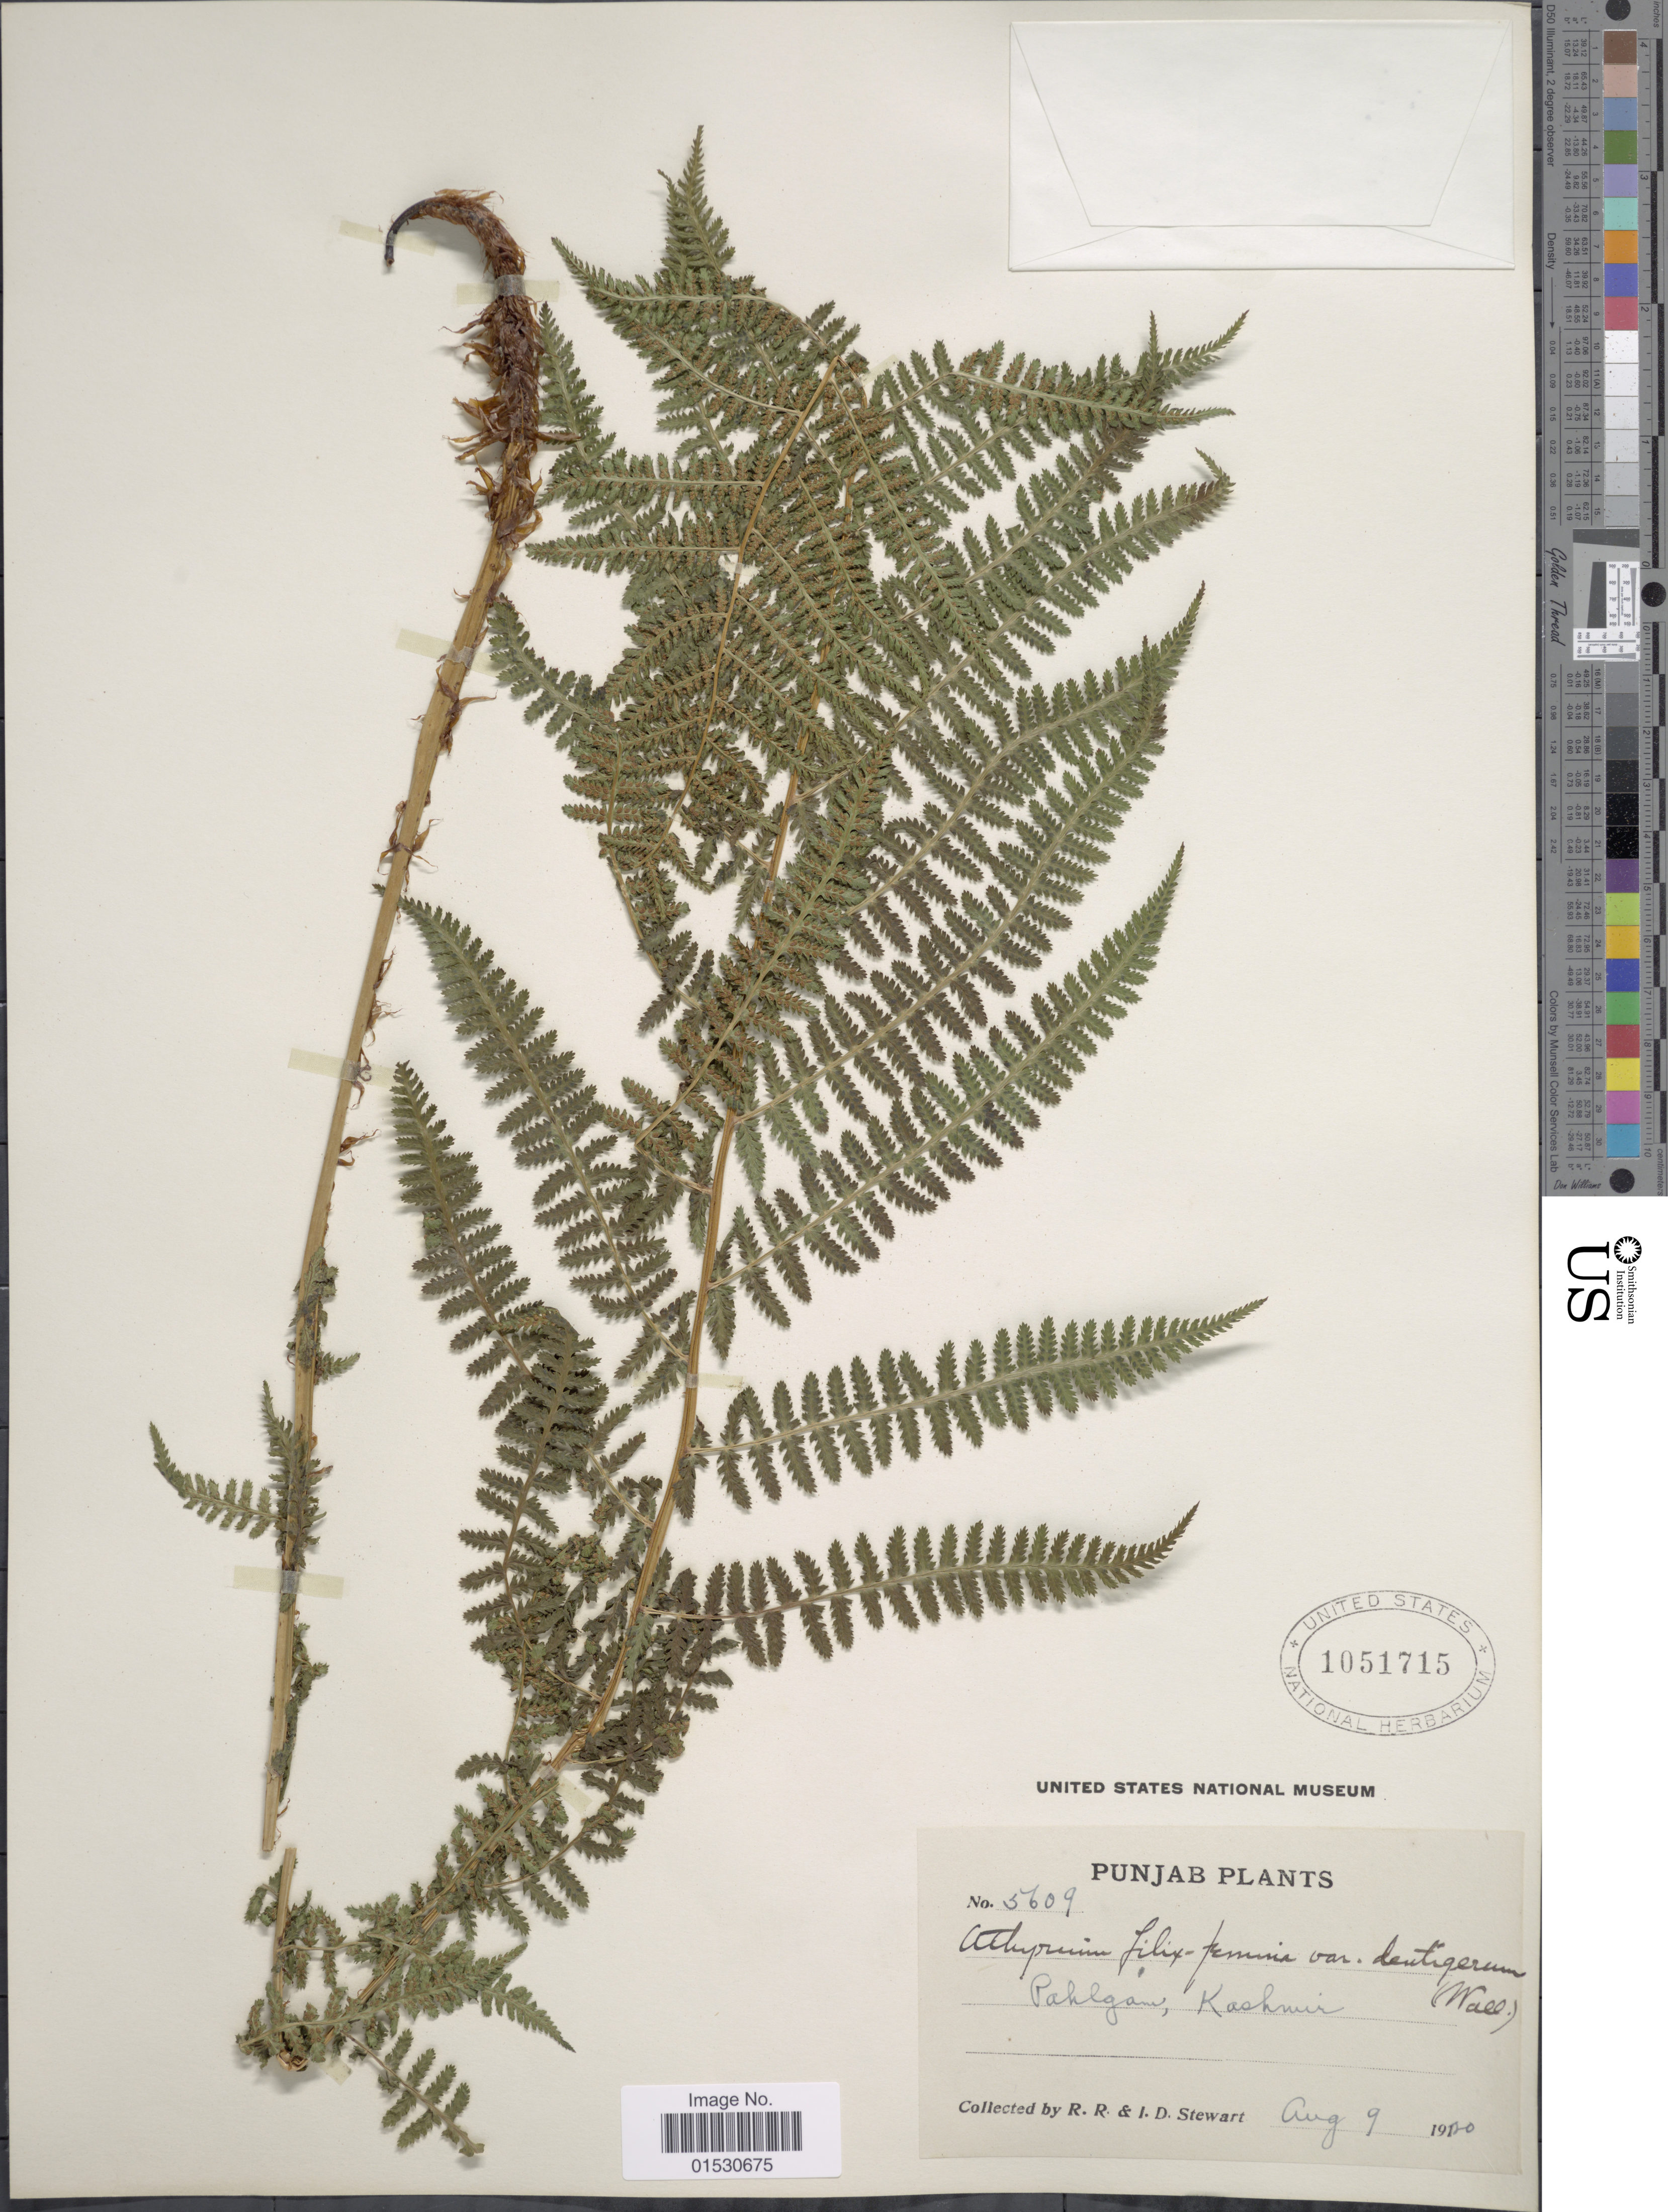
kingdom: Plantae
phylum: Tracheophyta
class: Polypodiopsida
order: Polypodiales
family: Athyriaceae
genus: Athyrium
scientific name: Athyrium filix-femina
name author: (L.) Roth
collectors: R. R. Stewart & I. Stewart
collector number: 5609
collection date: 1910-08-09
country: India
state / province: Punjab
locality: Punjab, Pahlgan, Kashmir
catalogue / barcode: US 1051715